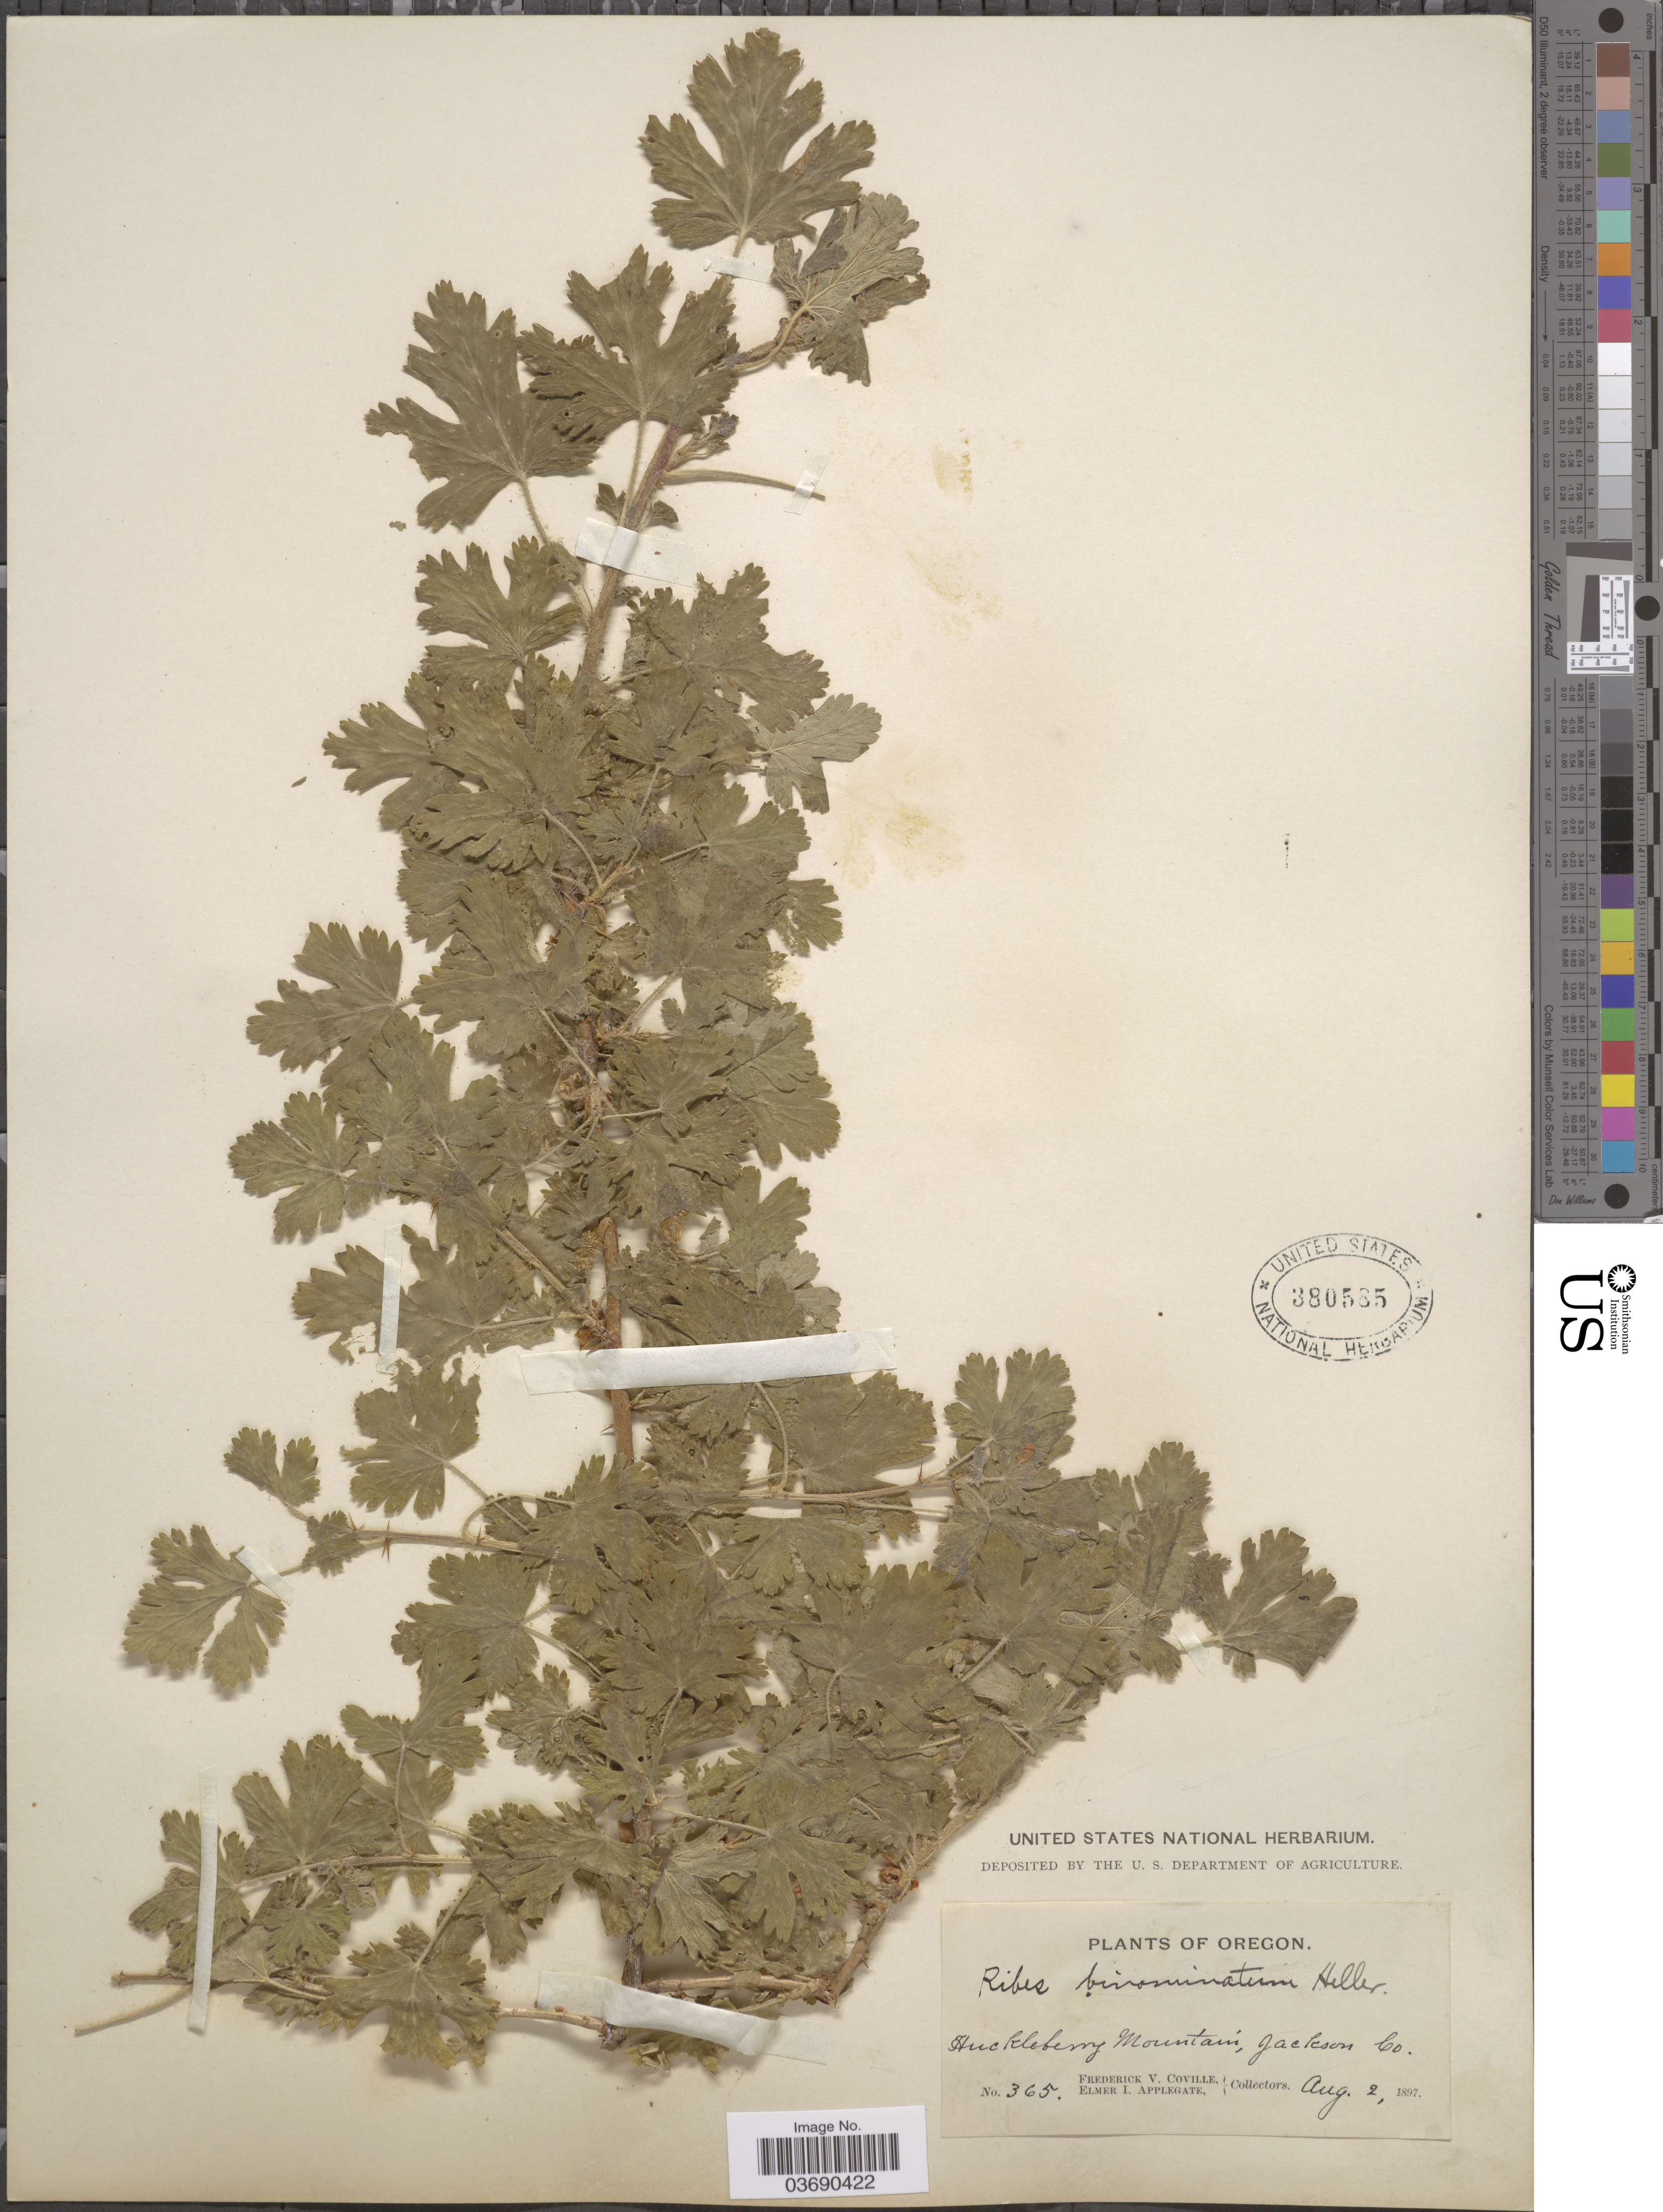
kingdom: Plantae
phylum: Tracheophyta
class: Magnoliopsida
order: Saxifragales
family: Grossulariaceae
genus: Ribes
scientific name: Ribes binominatum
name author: A. Heller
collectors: F. V. Coville & E. I. Applegate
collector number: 365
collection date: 1897-08-02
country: United States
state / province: Oregon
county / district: Jackson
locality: Huckleberry Mountain, Jackson Co.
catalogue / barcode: US 380585